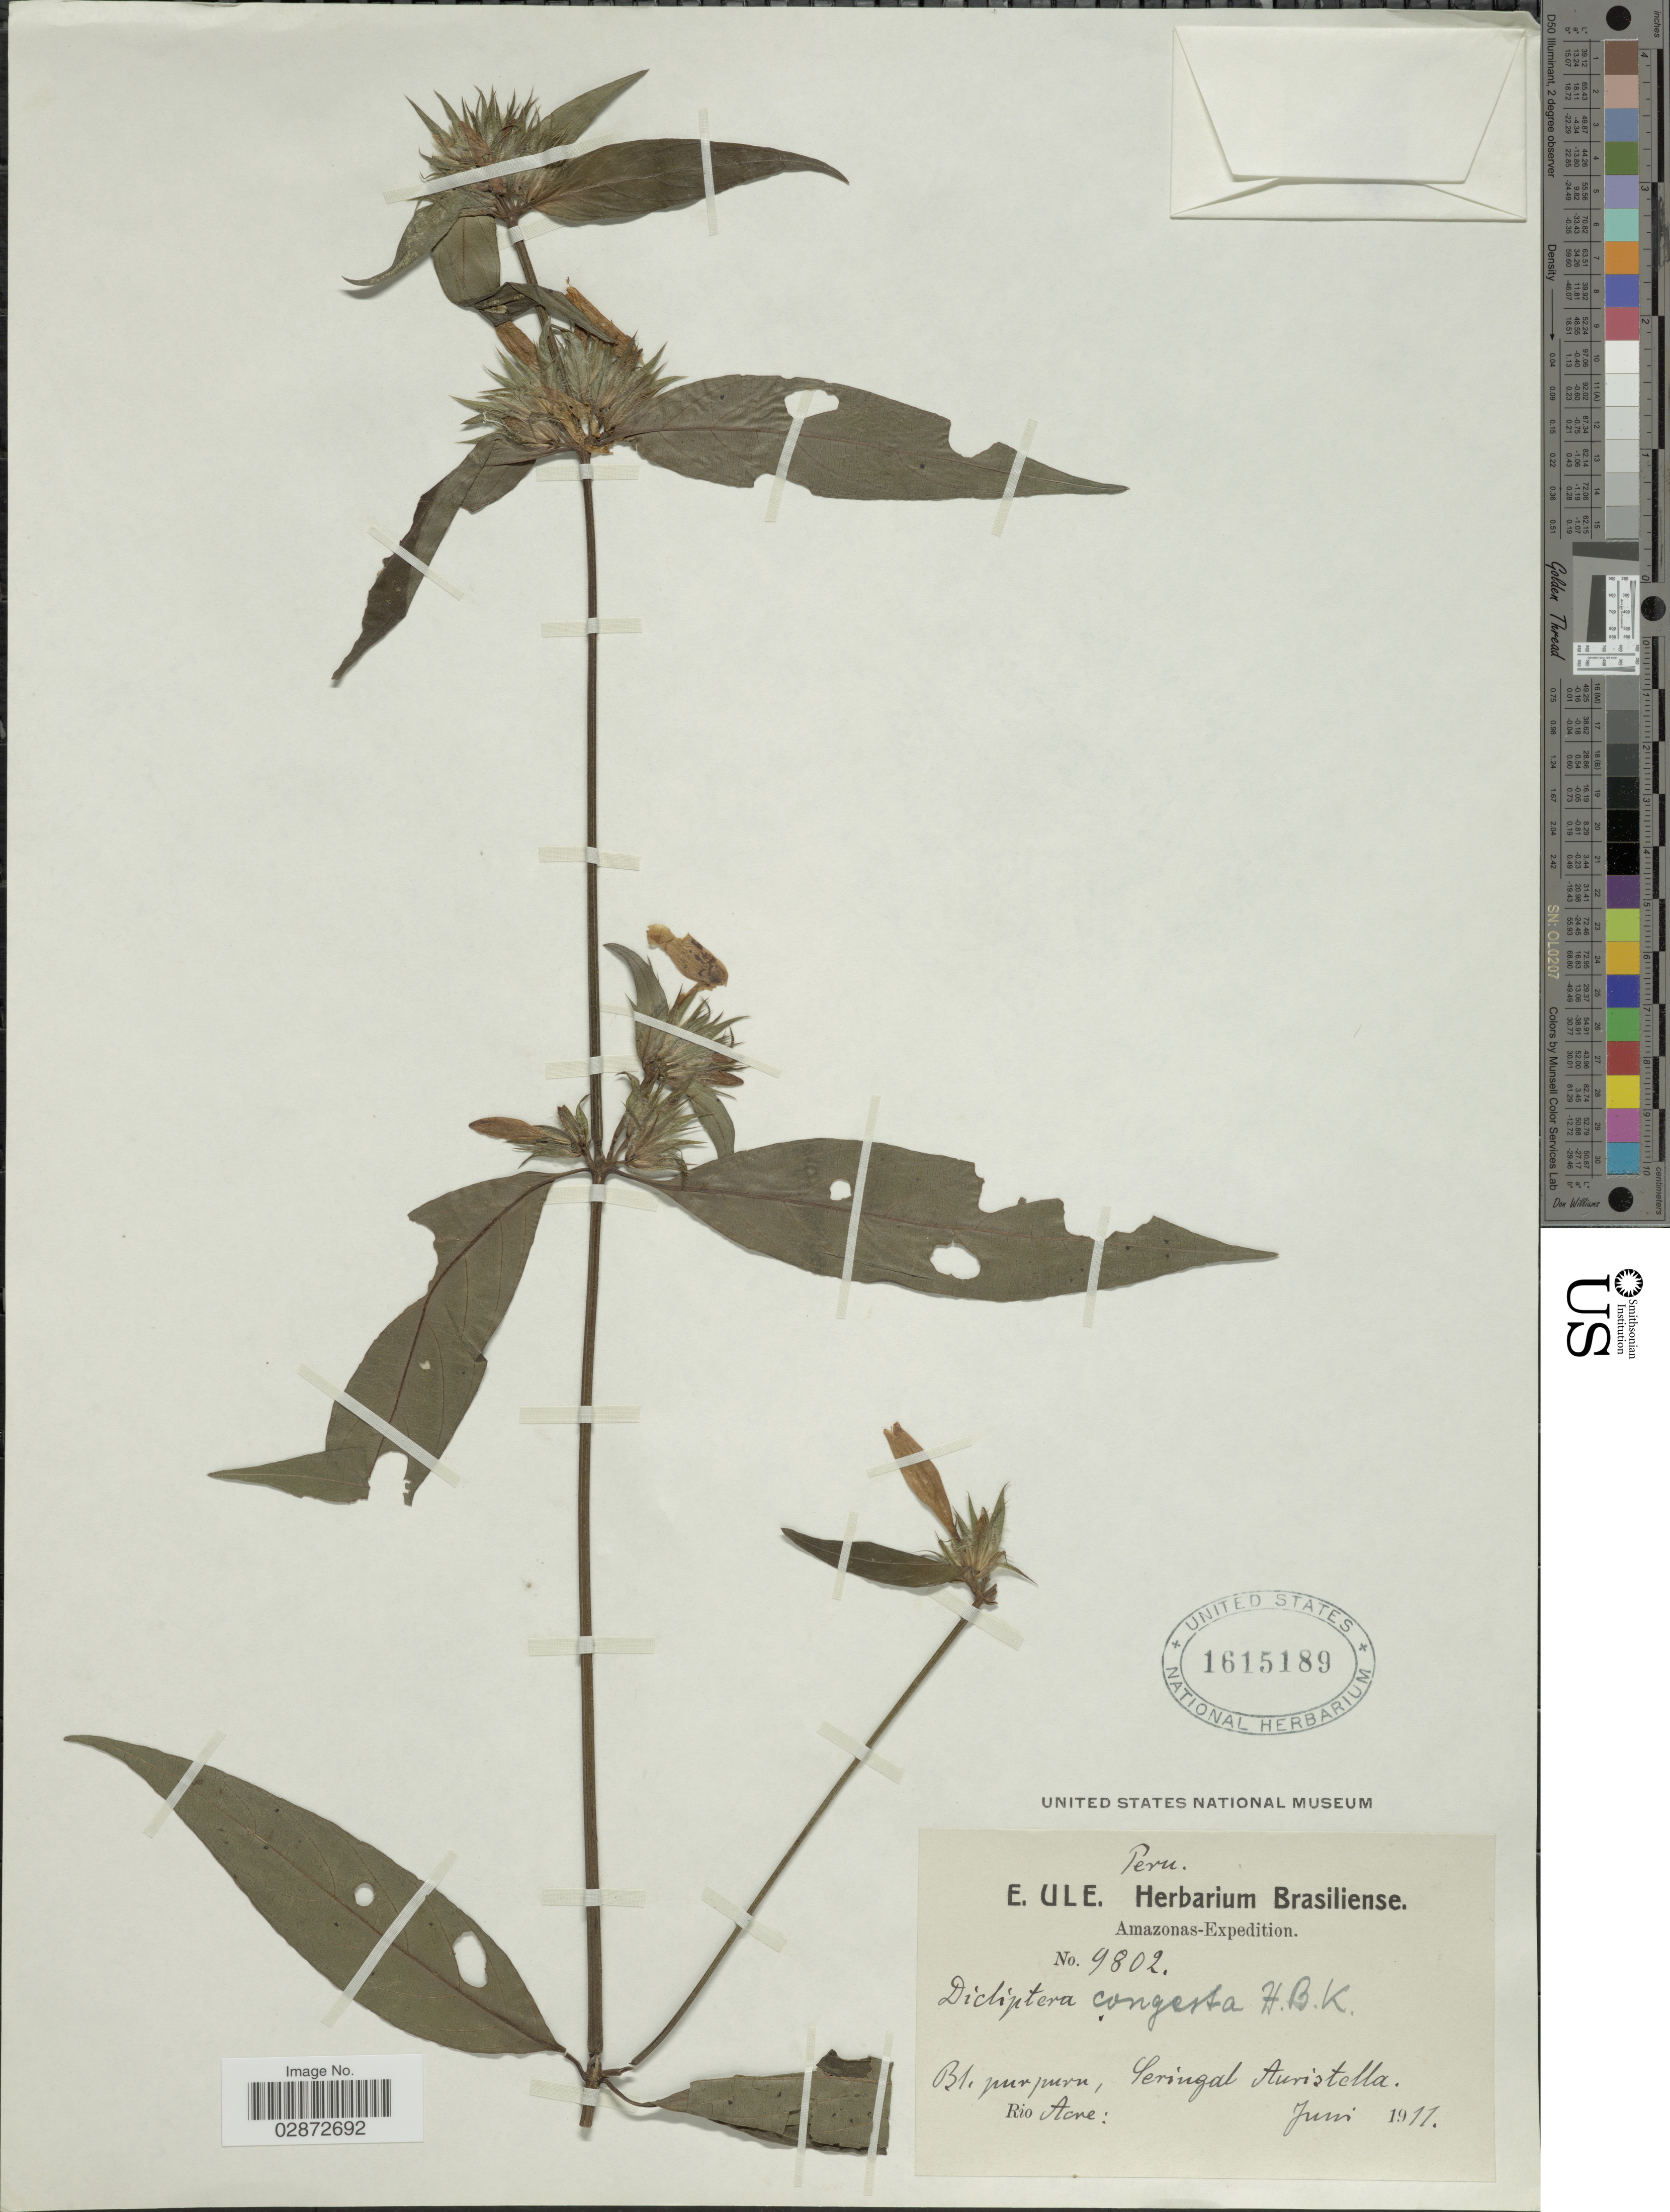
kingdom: Plantae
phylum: Tracheophyta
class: Magnoliopsida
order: Lamiales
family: Acanthaceae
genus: Dicliptera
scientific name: Dicliptera sp.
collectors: E. H. Ule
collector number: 9802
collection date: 1911-06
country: Peru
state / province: Amazonas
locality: Seringal Auristella. Amazones. Rio Acre.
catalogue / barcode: US 1615189